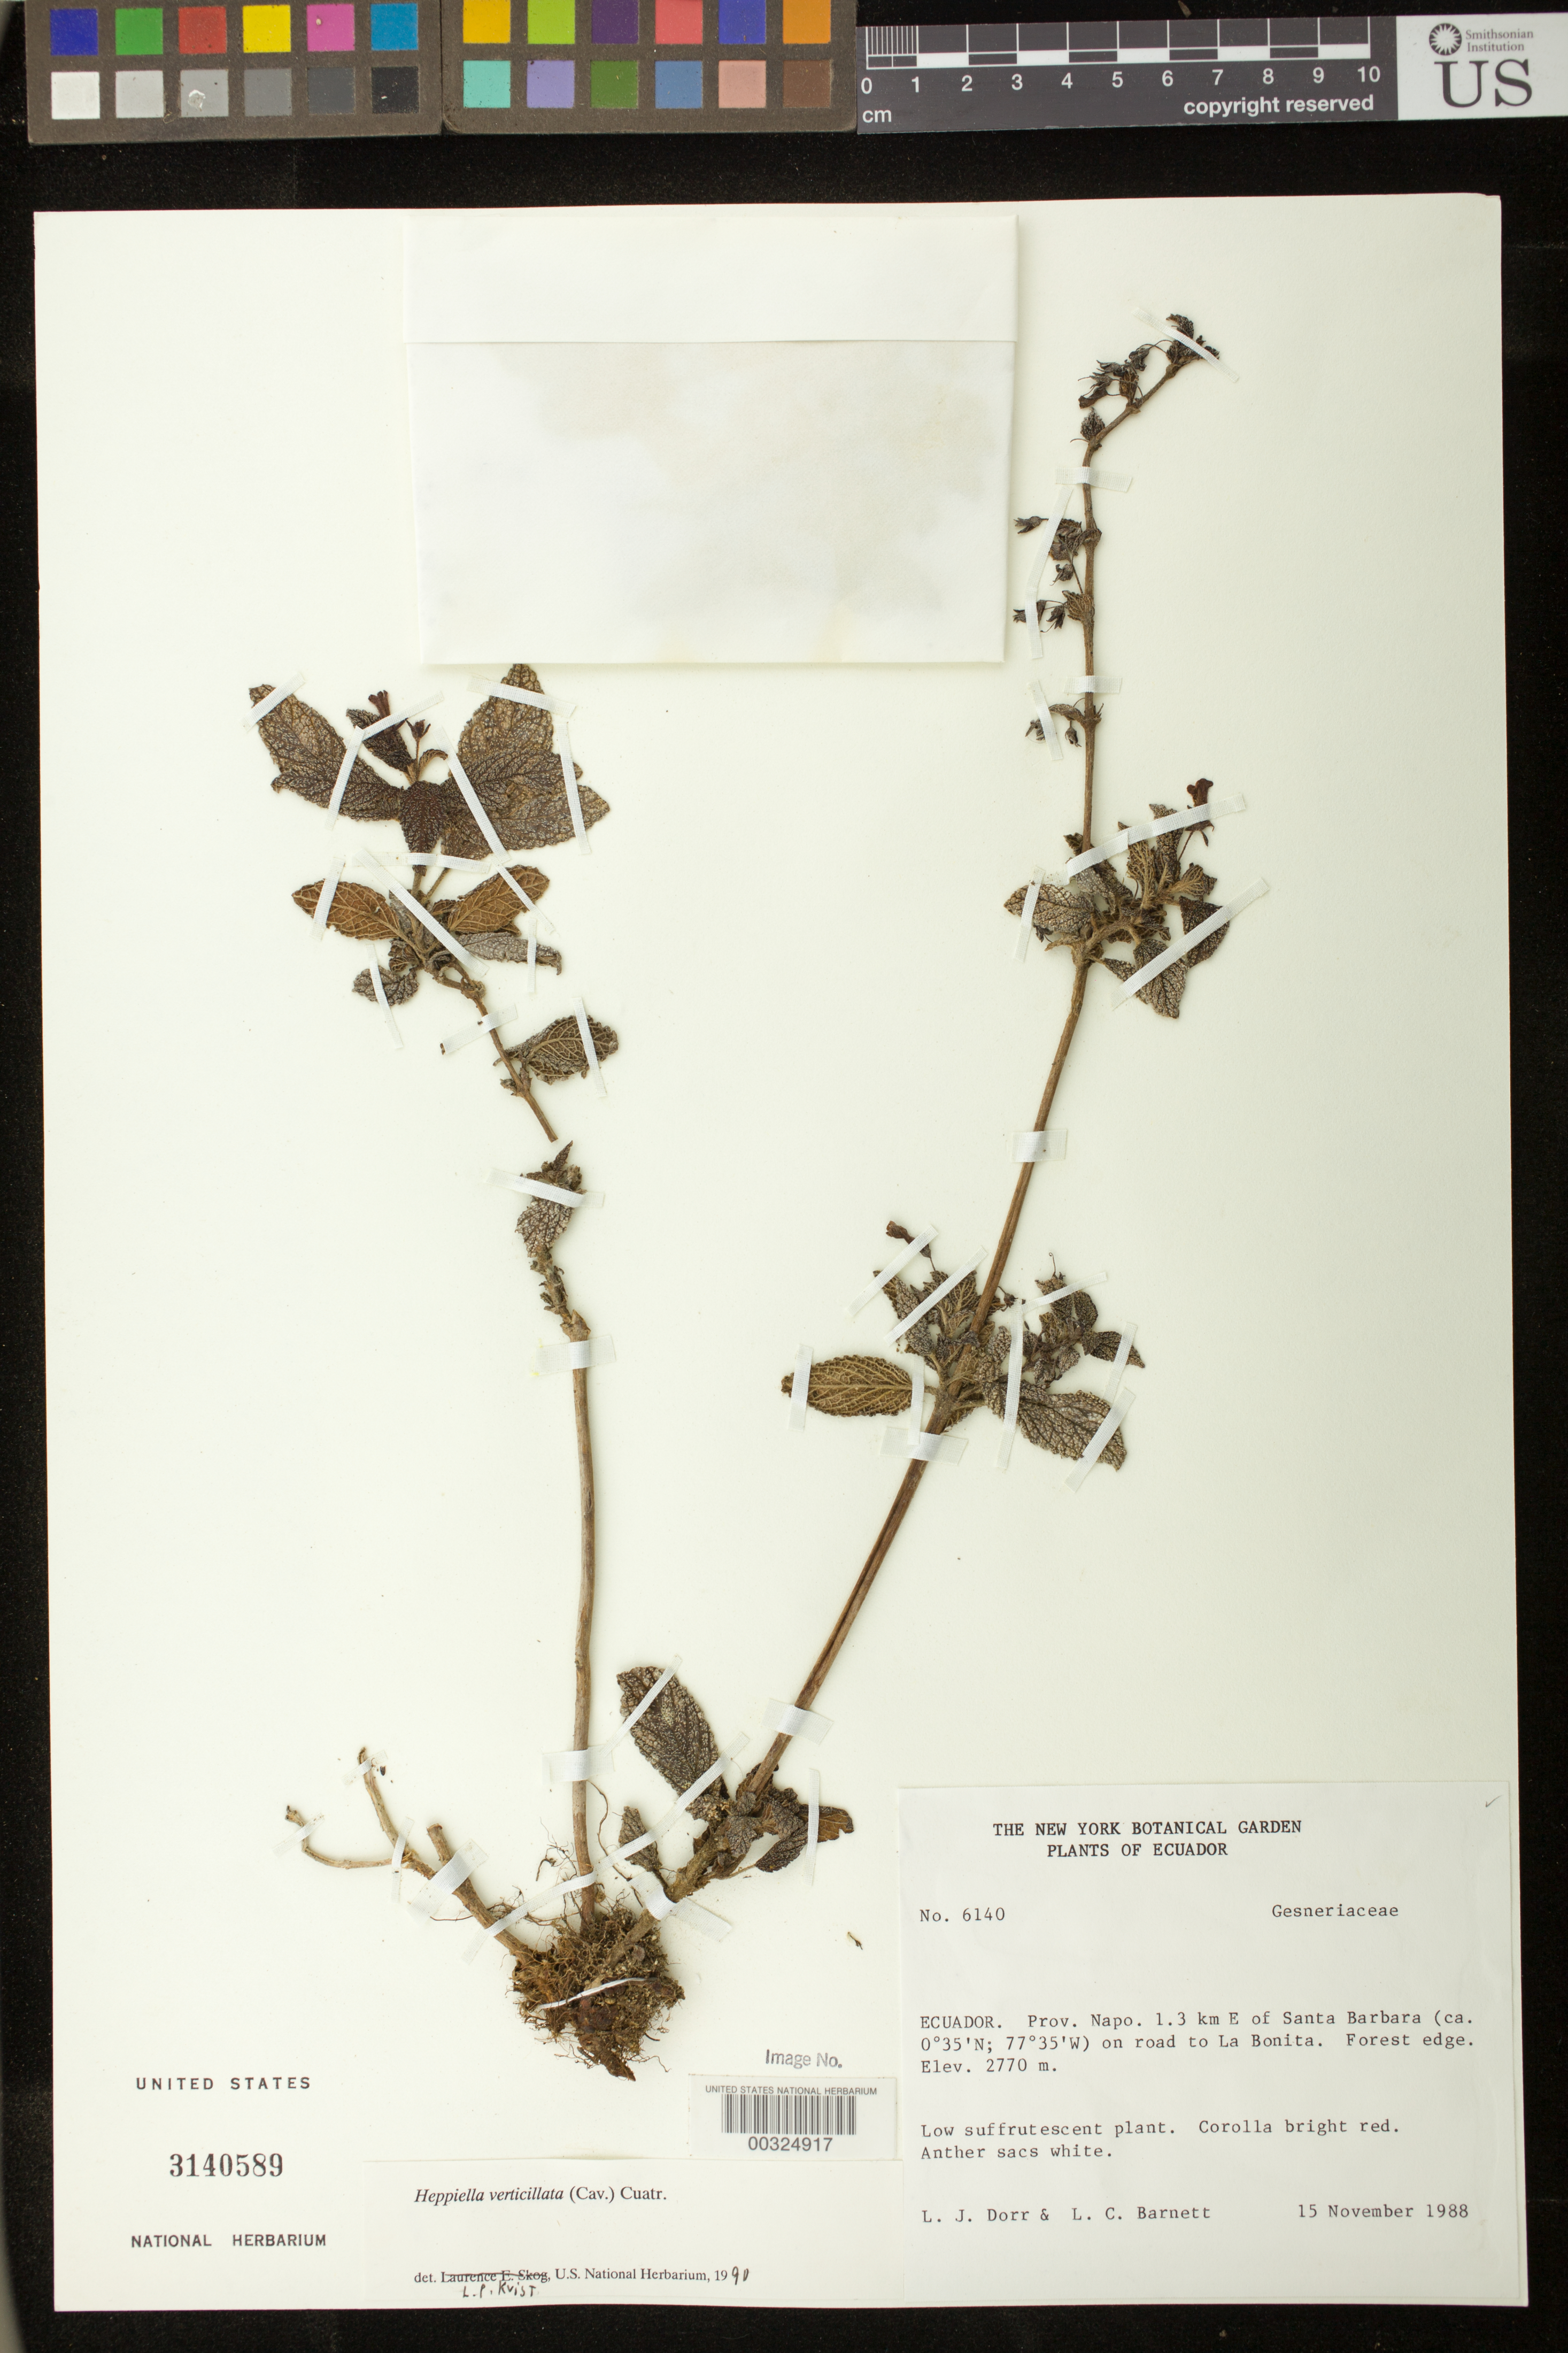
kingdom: Plantae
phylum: Tracheophyta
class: Magnoliopsida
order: Lamiales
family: Gesneriaceae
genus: Heppiella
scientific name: Heppiella verticillata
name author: (Cav.) Cuatrec.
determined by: Skog, Laurence E.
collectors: L. J. Dorr & L. C. Barnett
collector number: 6140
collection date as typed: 15 Nov 1988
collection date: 1988-11-15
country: Ecuador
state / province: Sucumbíos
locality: ("Napo") 1.3 km E of Santa Barbara, on road to La Bonita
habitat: forest edge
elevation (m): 2770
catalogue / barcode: US 3140589